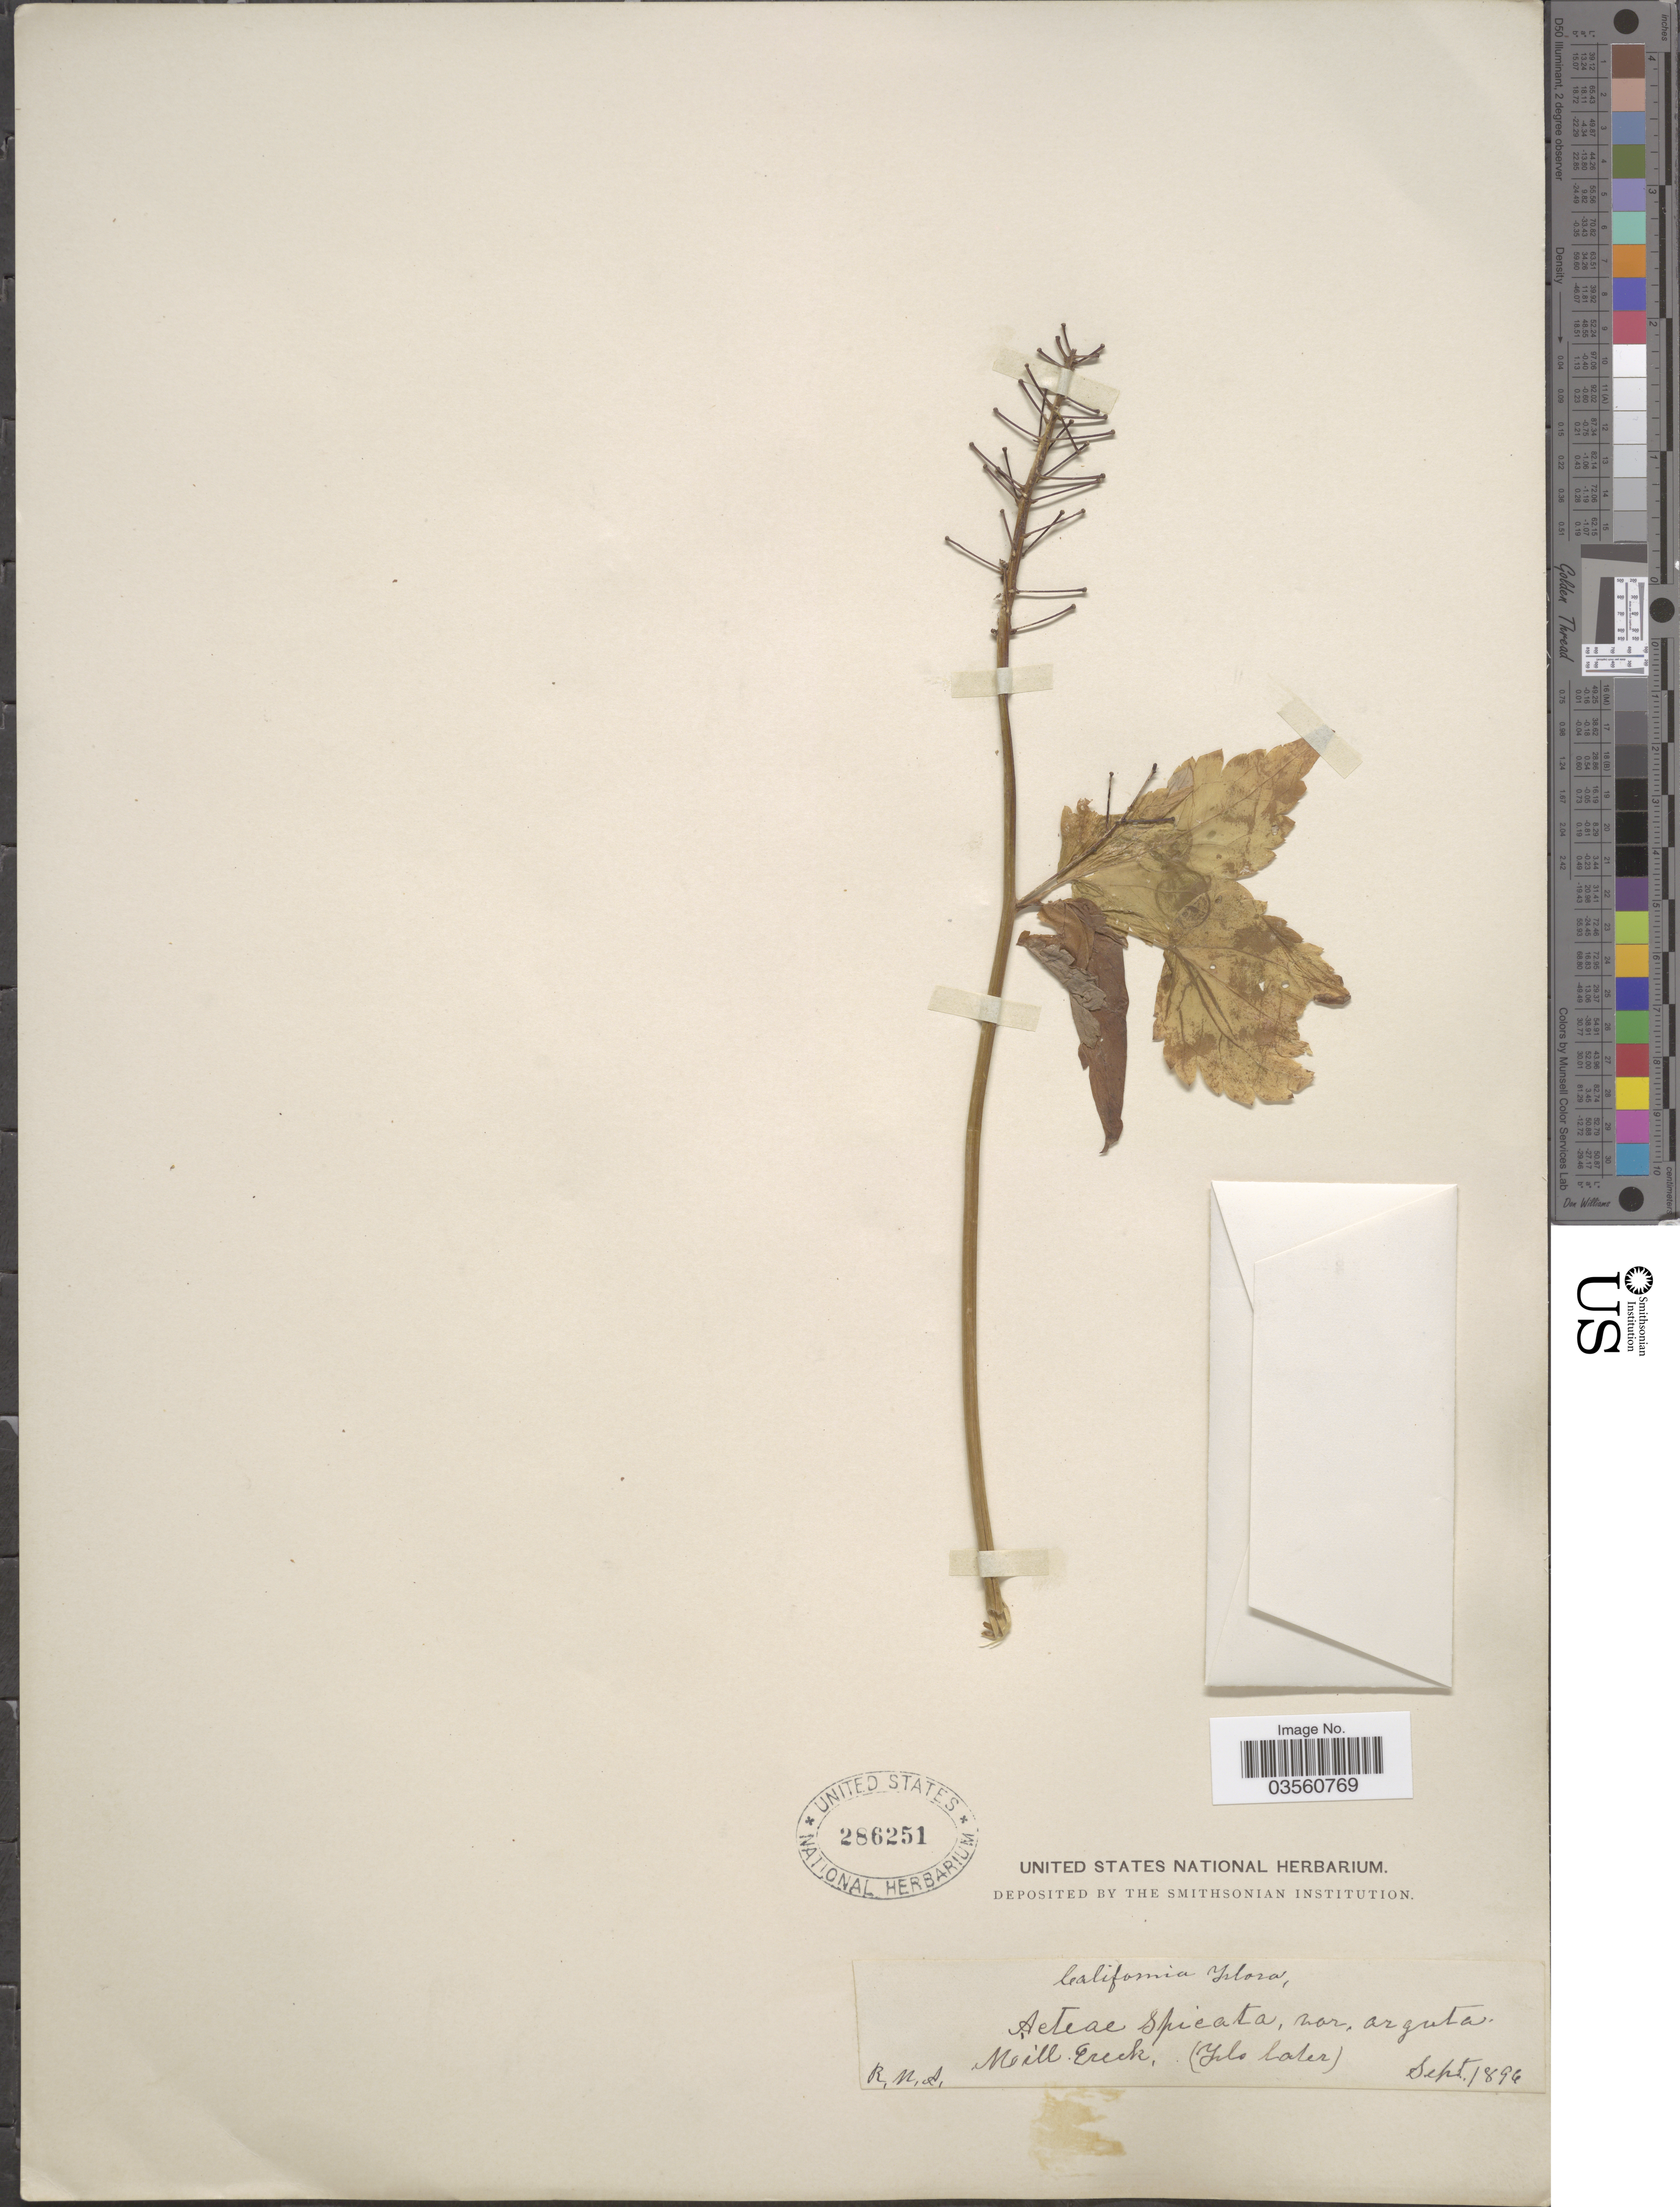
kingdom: Plantae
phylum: Tracheophyta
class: Magnoliopsida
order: Ranunculales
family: Ranunculaceae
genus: Actaea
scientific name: Actaea spicata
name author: L.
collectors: R. M. A.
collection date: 1896-09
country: United States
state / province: California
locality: Mill Creek.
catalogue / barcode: US 286251